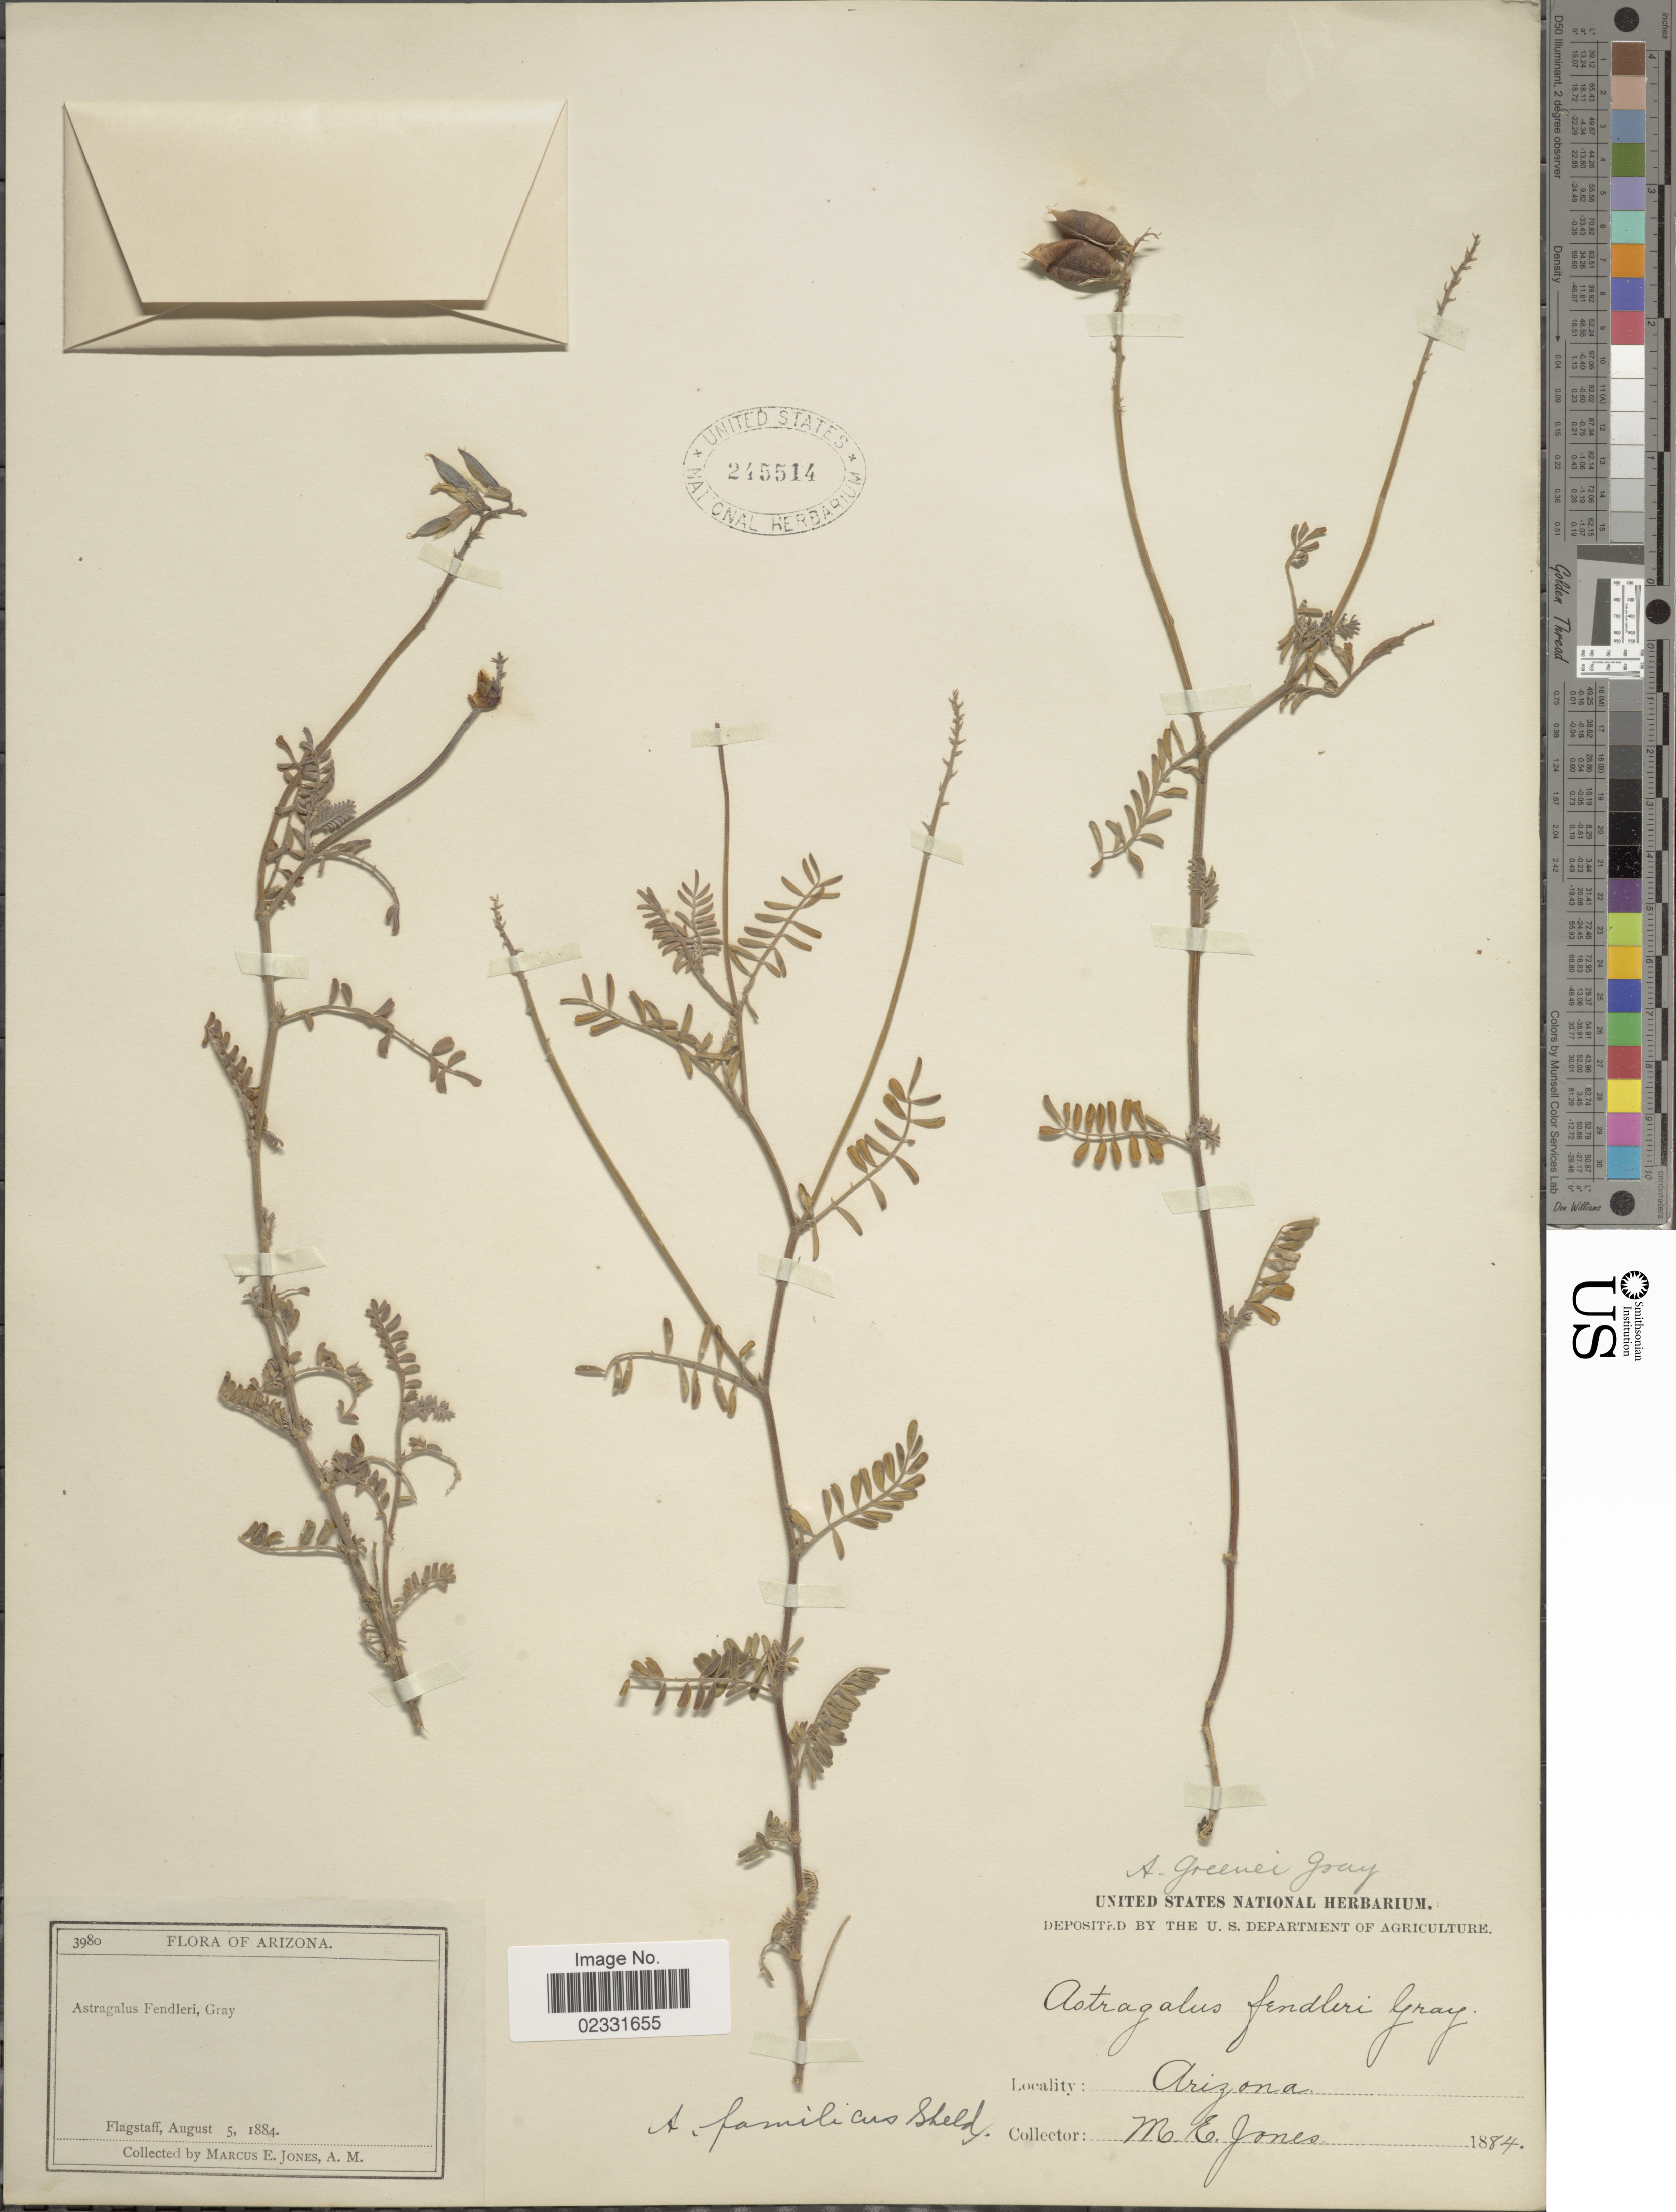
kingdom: Plantae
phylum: Tracheophyta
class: Magnoliopsida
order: Fabales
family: Fabaceae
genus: Astragalus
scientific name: Astragalus hallii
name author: A. Gray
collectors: M. E. Jones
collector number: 3980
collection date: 1884-08-05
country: United States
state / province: Arizona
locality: Arizona, Flagstaff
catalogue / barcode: US 245514